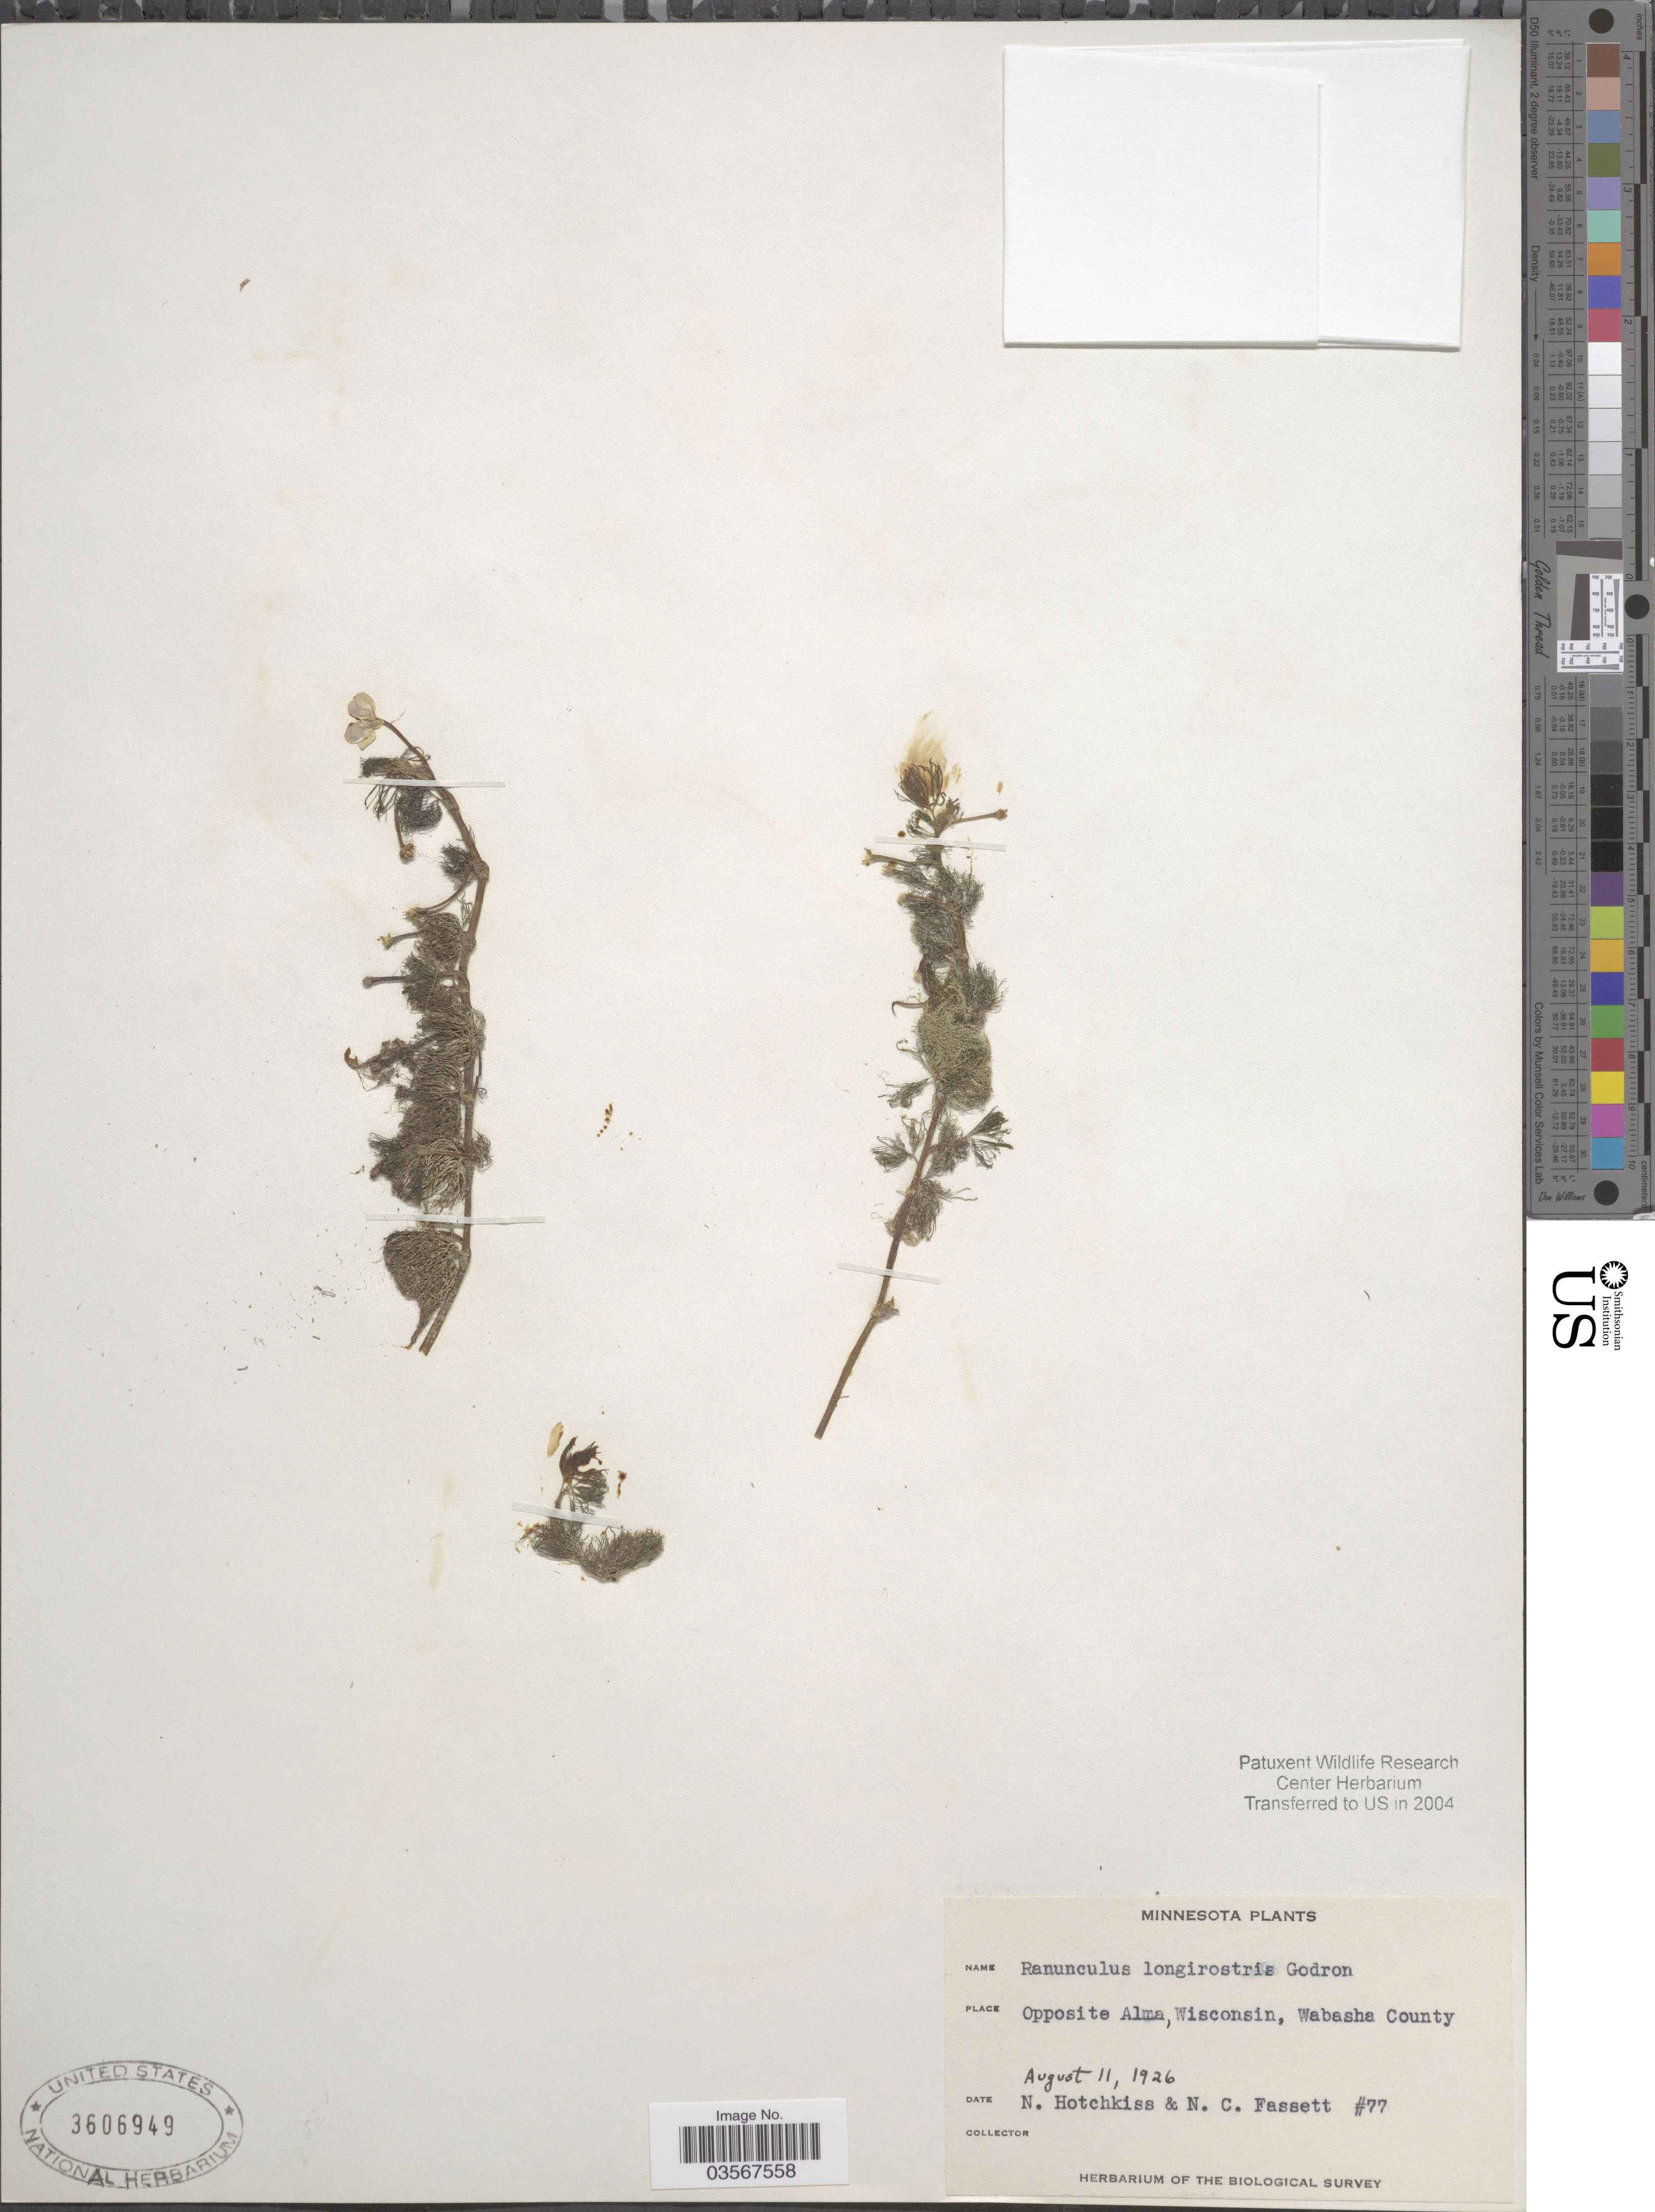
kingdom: Plantae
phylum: Tracheophyta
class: Magnoliopsida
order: Ranunculales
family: Ranunculaceae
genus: Ranunculus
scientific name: Ranunculus longirostris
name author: Godr.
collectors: N. Hotchkiss & N. C. Fassett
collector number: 77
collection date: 1926-08-11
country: United States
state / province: Minnesota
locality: Opposite Alma, Wisconsin, Wabasha County.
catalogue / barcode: US 3606949